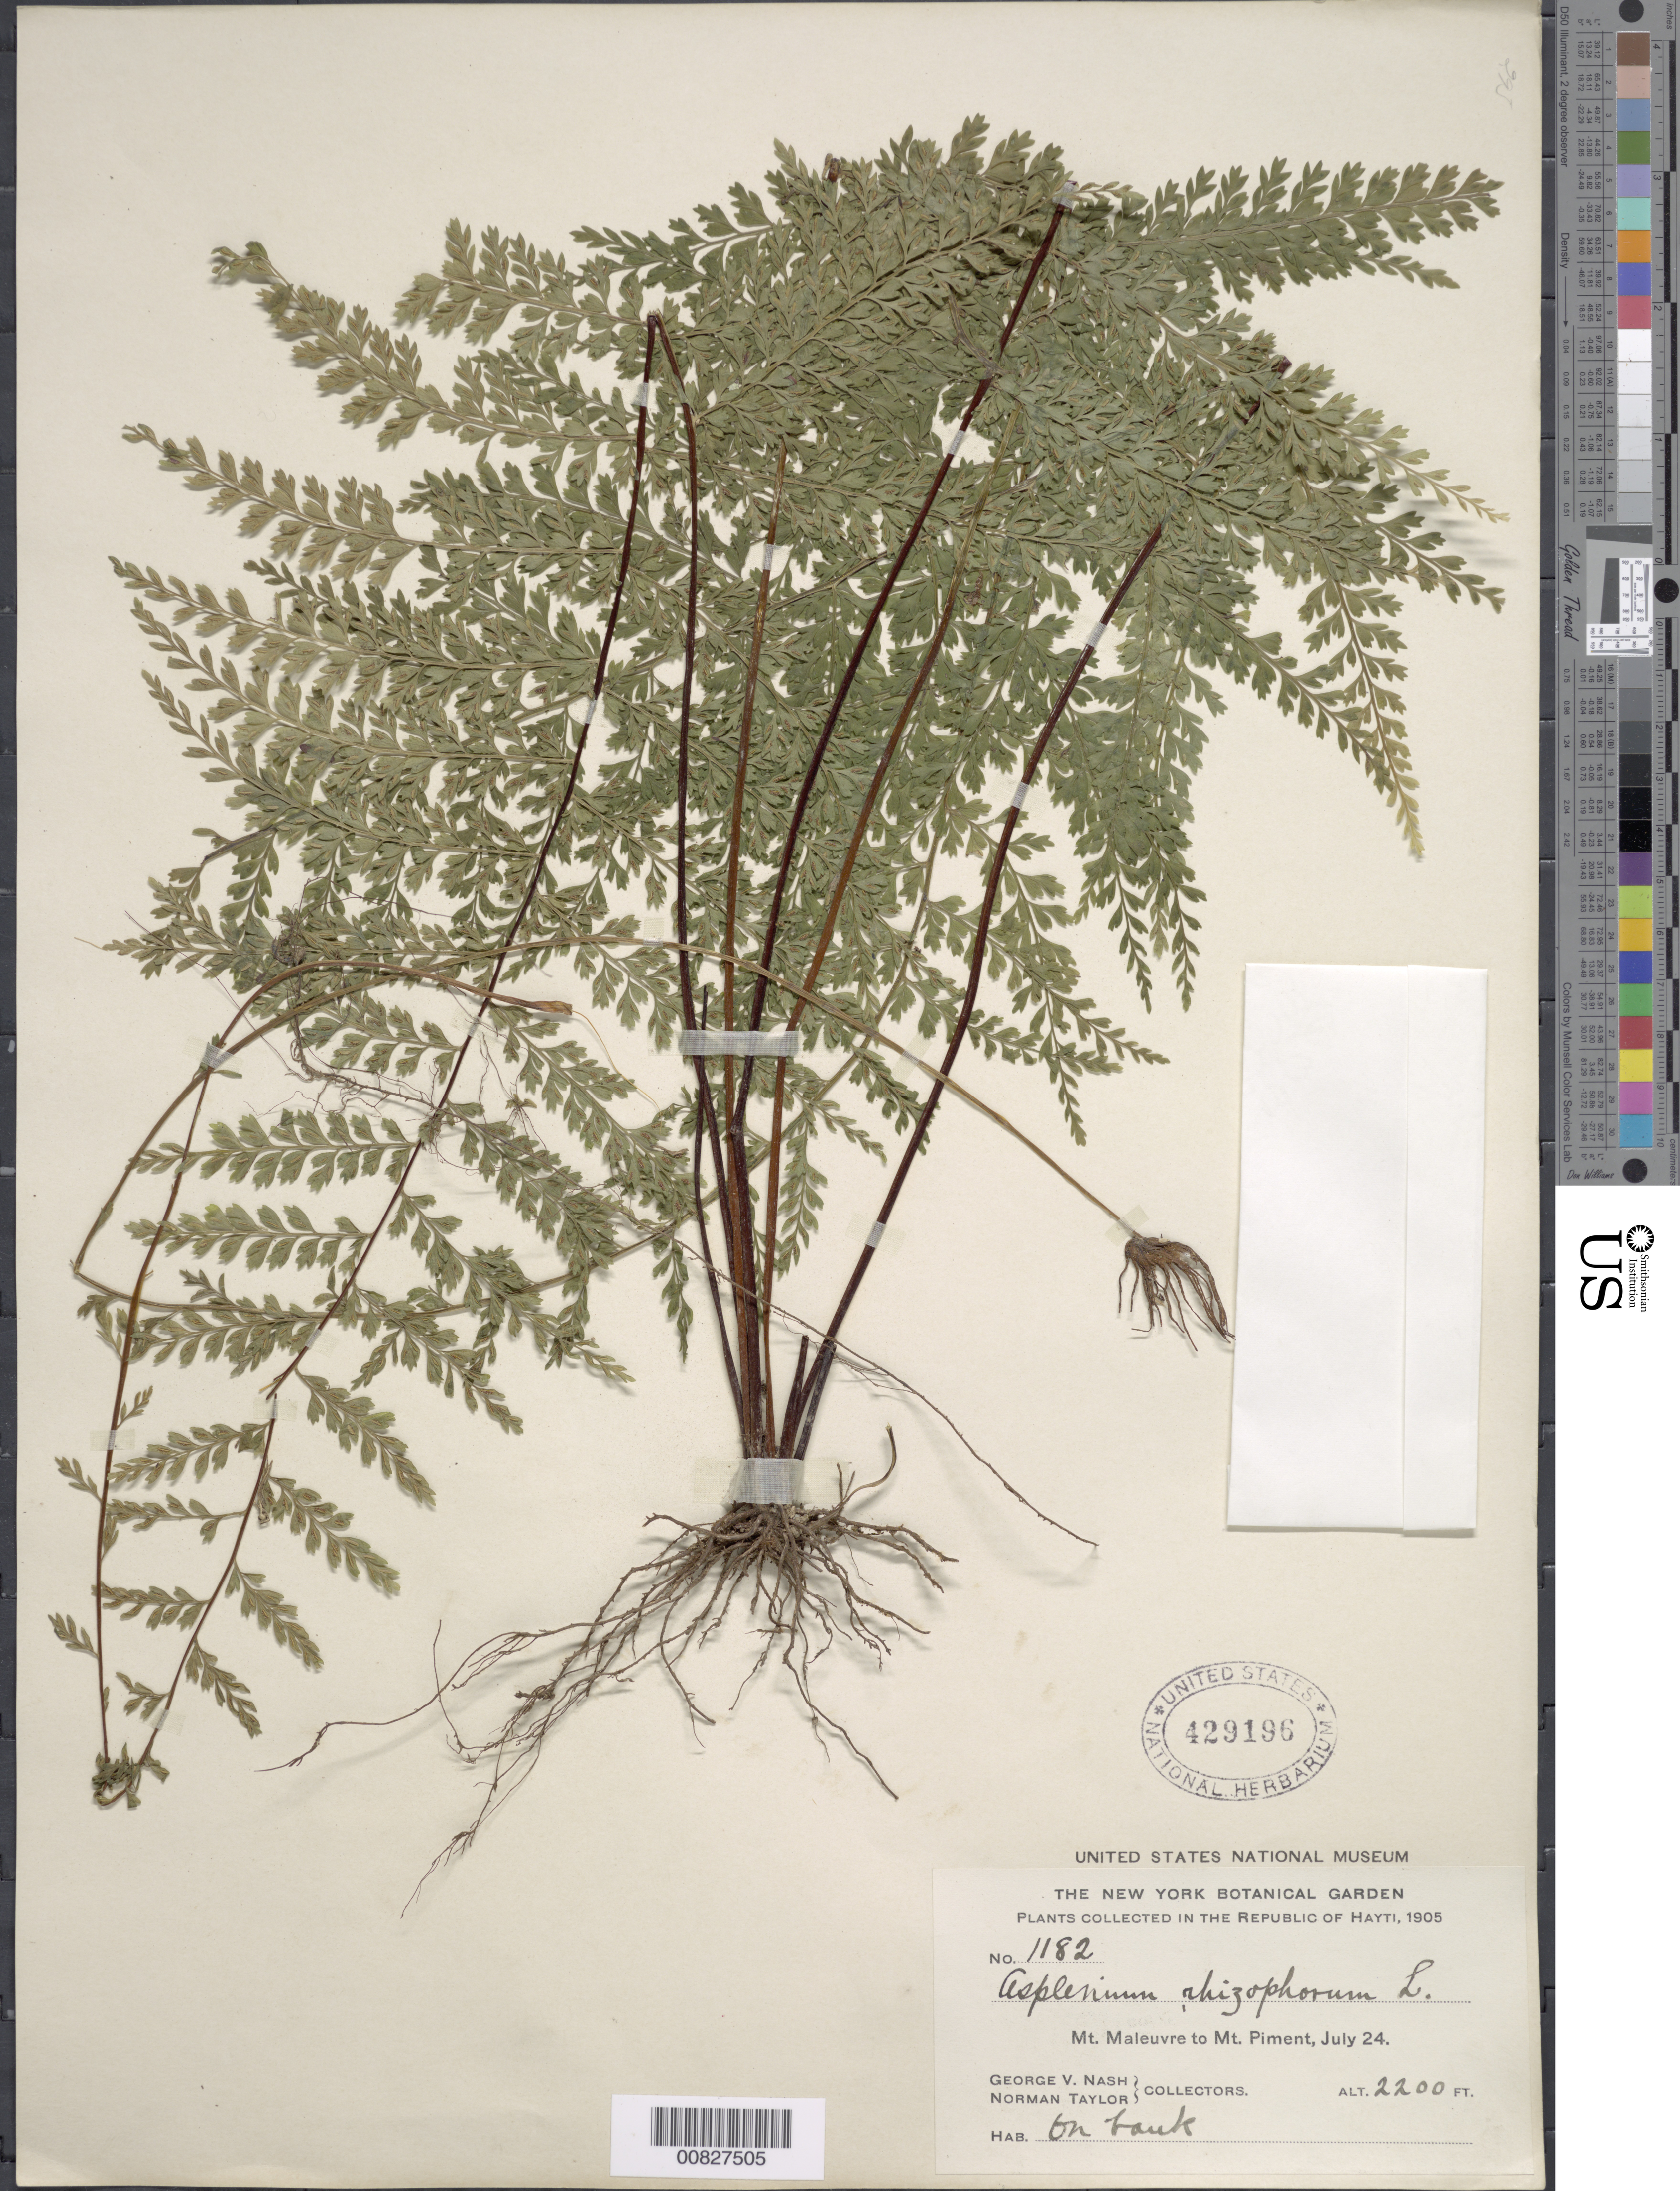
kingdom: Plantae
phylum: Tracheophyta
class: Polypodiopsida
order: Polypodiales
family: Aspleniaceae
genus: Asplenium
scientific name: Asplenium radicans var. uniserale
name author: (Raddi) L.D. Gómez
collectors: G. V. Nash & N. Taylor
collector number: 1182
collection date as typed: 24 Jul 1905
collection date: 1905-07-24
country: Haiti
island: Hispaniola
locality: Mt. Maleuvre to Mt. Piment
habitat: On bank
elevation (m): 671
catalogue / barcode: US 429196